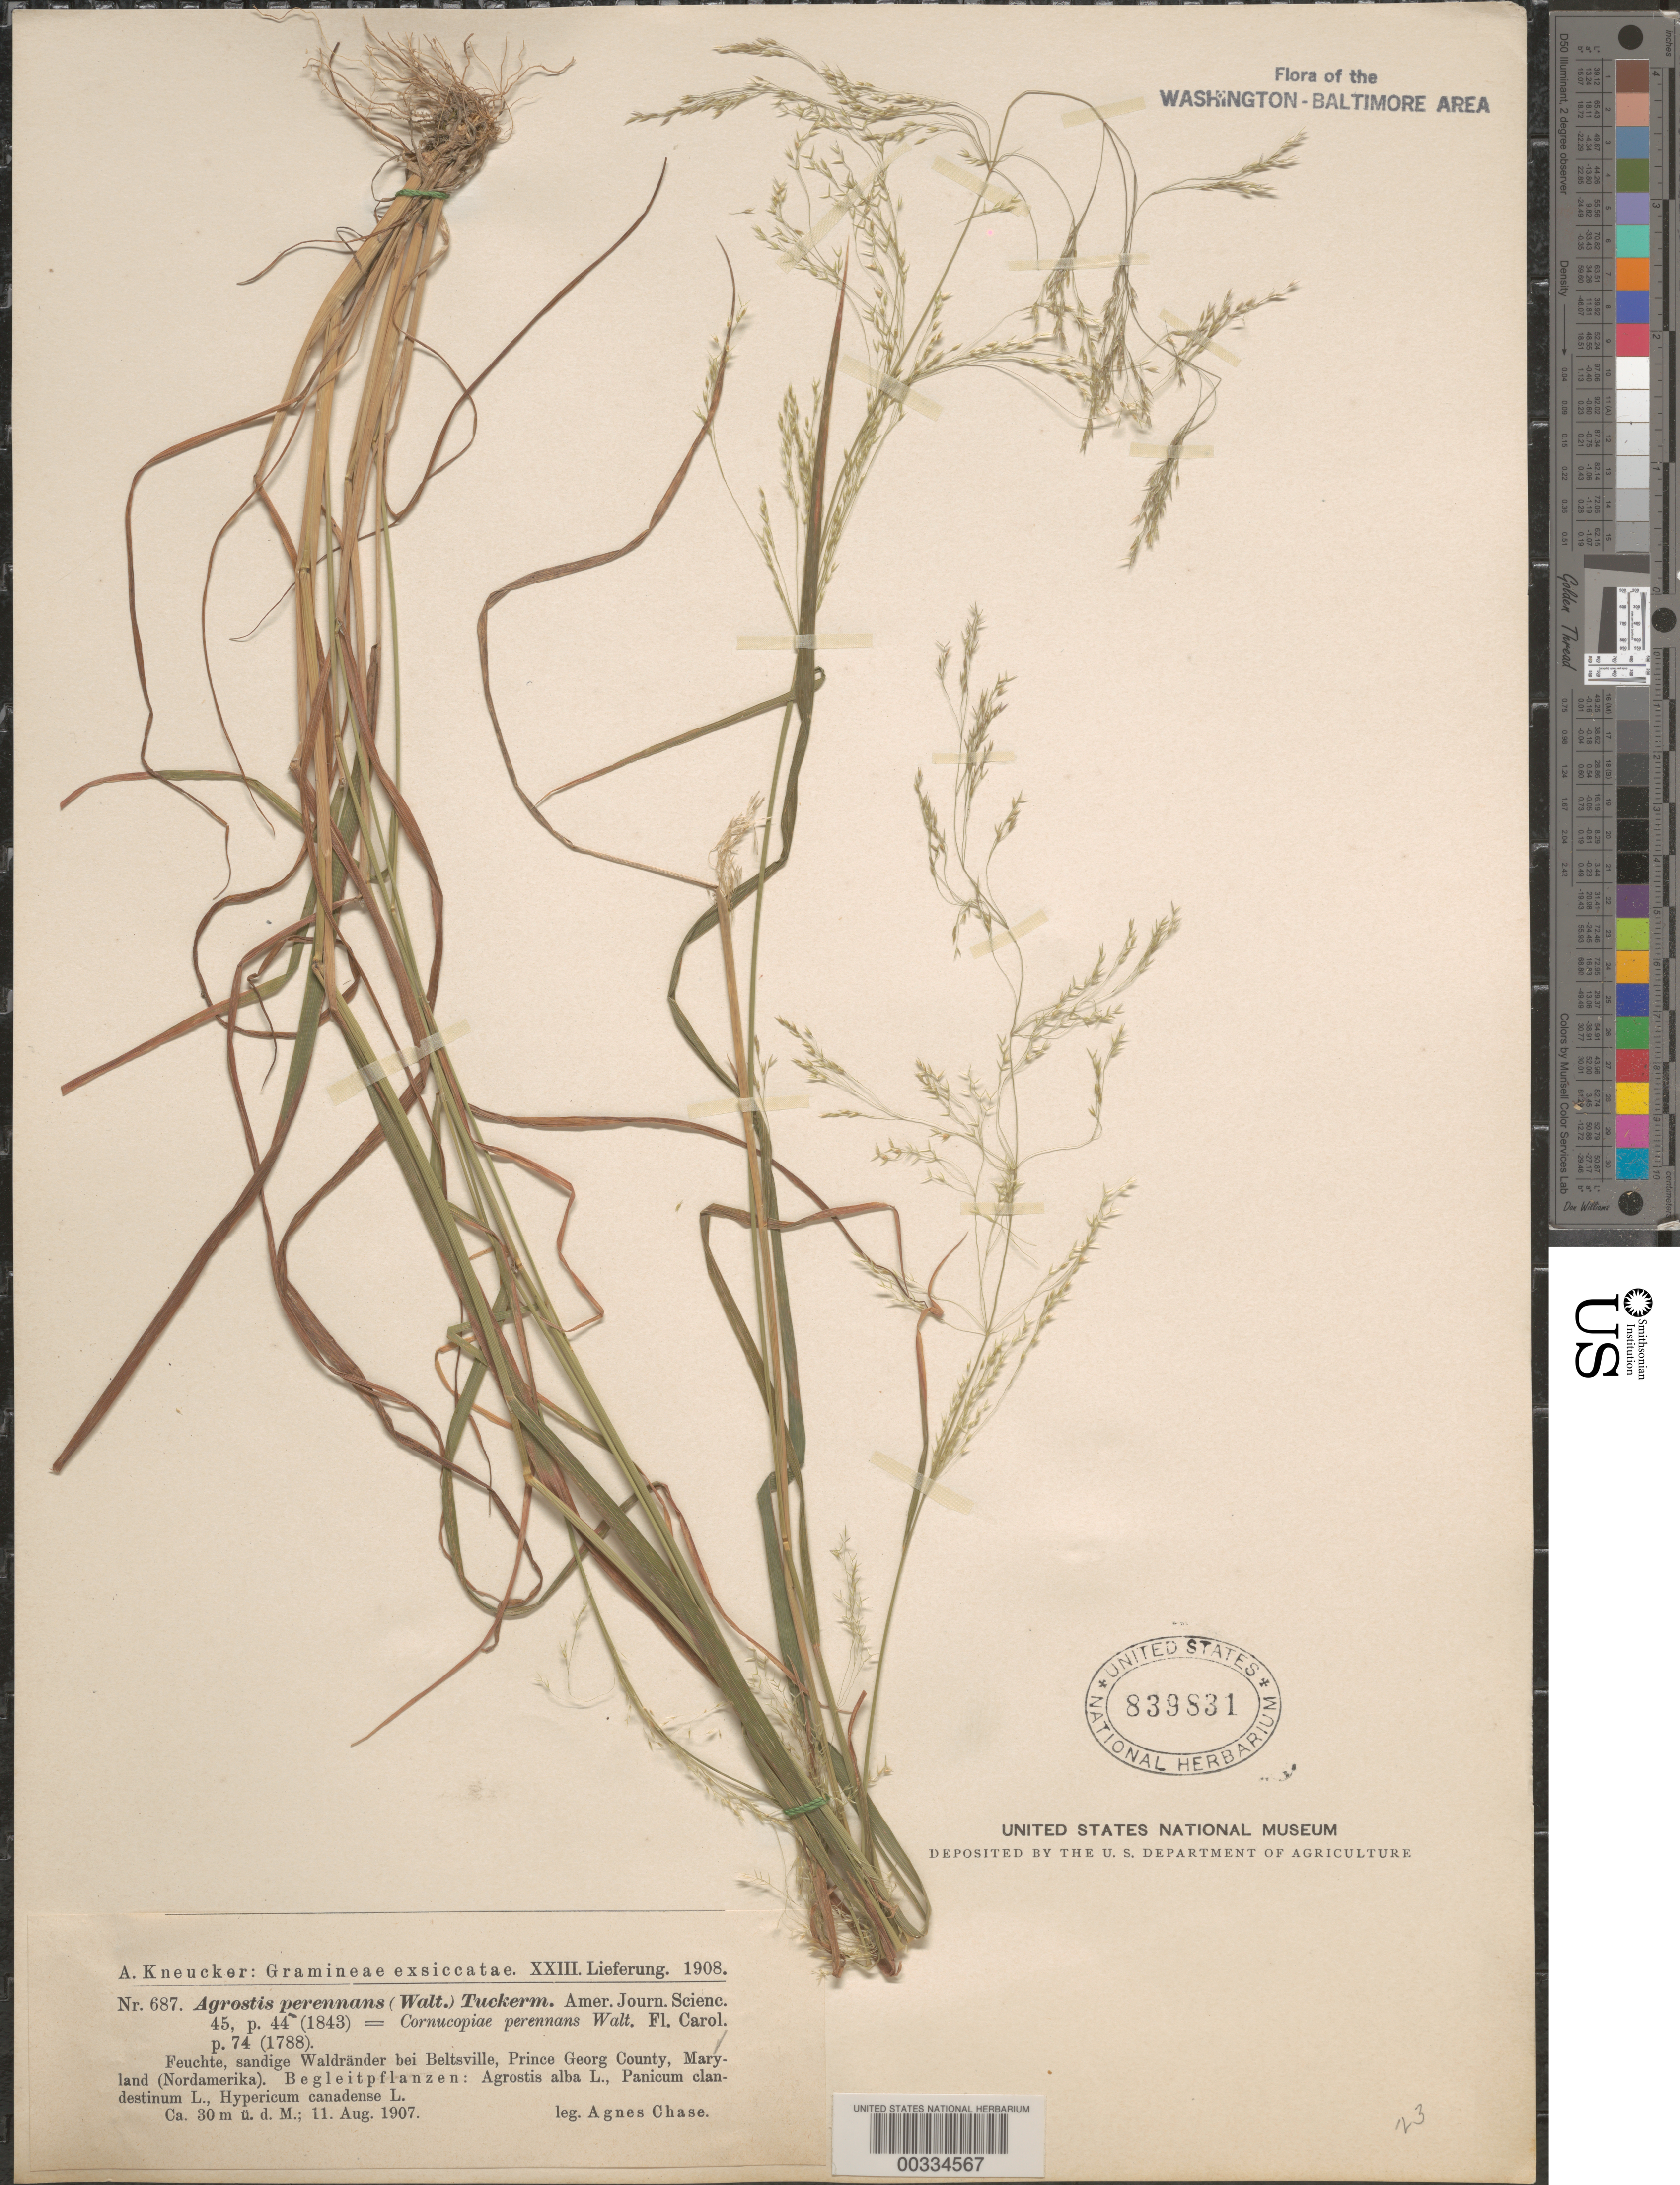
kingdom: Plantae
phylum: Tracheophyta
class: Liliopsida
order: Poales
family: Poaceae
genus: Agrostis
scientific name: Agrostis perennans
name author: (Walter) Tuck.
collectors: A. Chase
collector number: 687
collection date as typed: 11 Aug 1907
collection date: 1907-08-11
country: United States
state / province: Maryland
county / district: Prince George's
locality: Beltsville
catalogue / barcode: US 839831